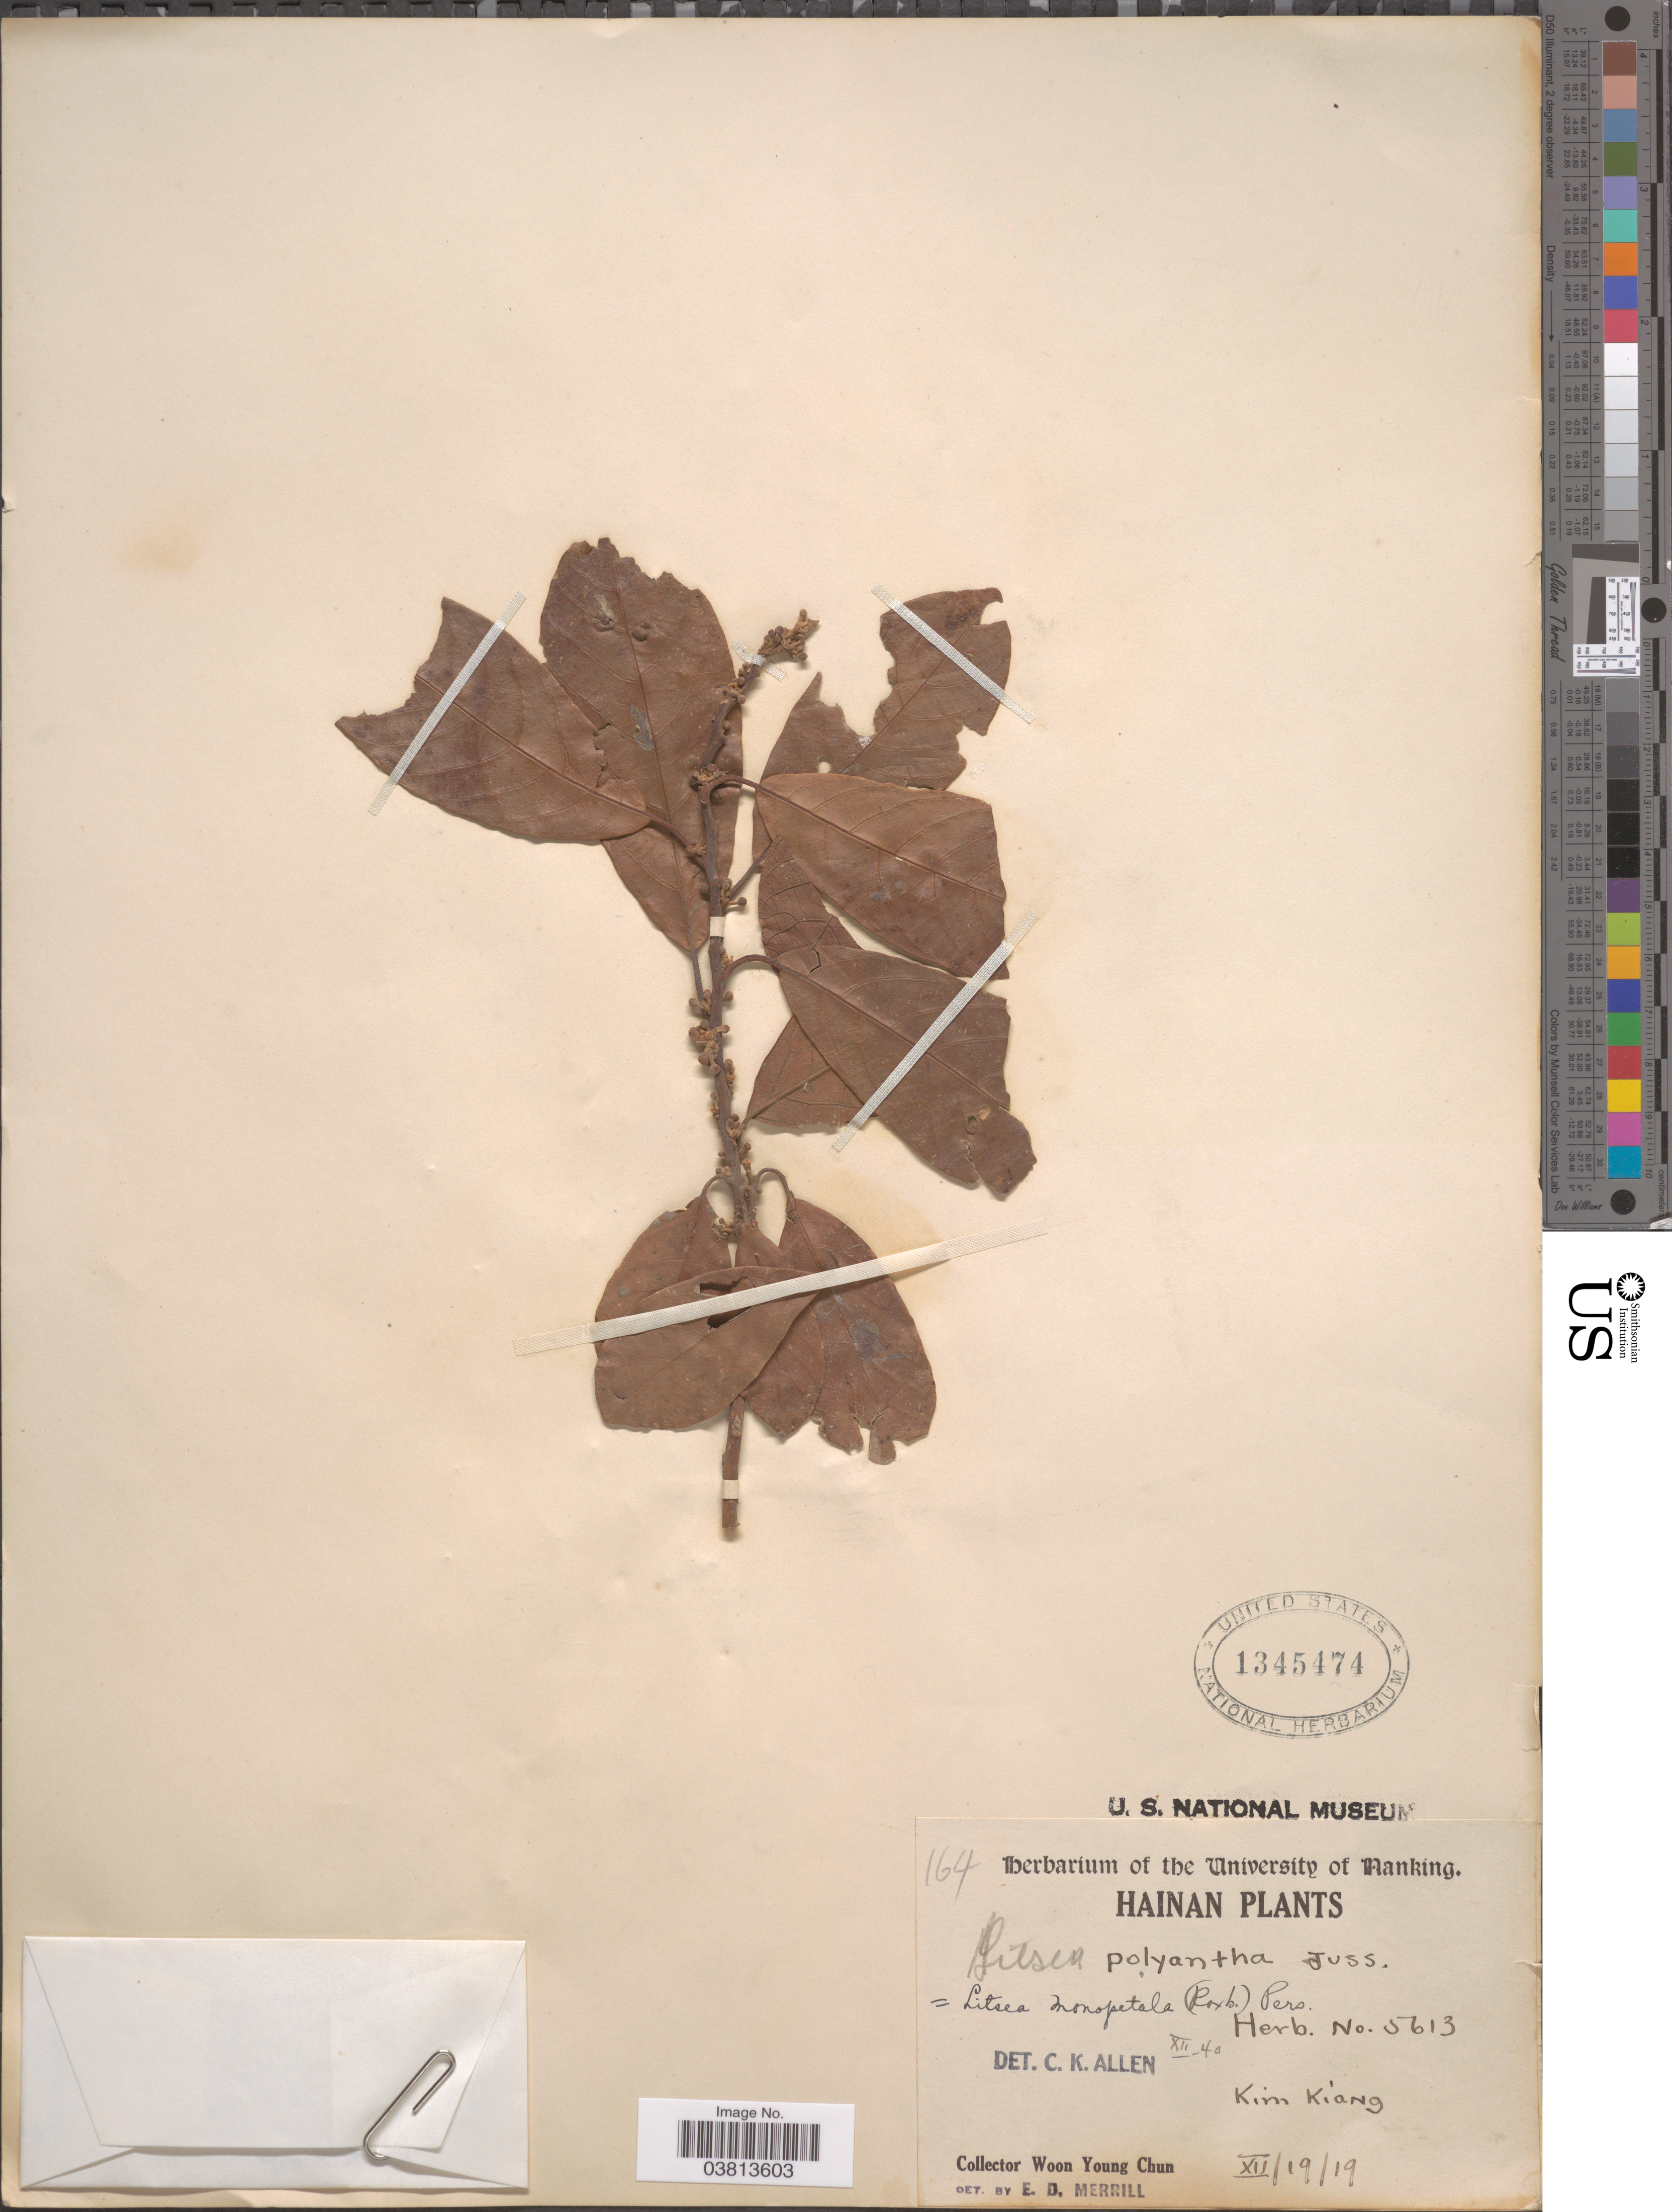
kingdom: Plantae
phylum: Tracheophyta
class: Magnoliopsida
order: Laurales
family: Lauraceae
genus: Litsea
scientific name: Litsea monopetala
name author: (Roxb.) Pers.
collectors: W. Y. Chun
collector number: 5613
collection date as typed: Transcribed d/m/y: 19/12/19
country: China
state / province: Hainan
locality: Kim Kiang.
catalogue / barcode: US 1345474